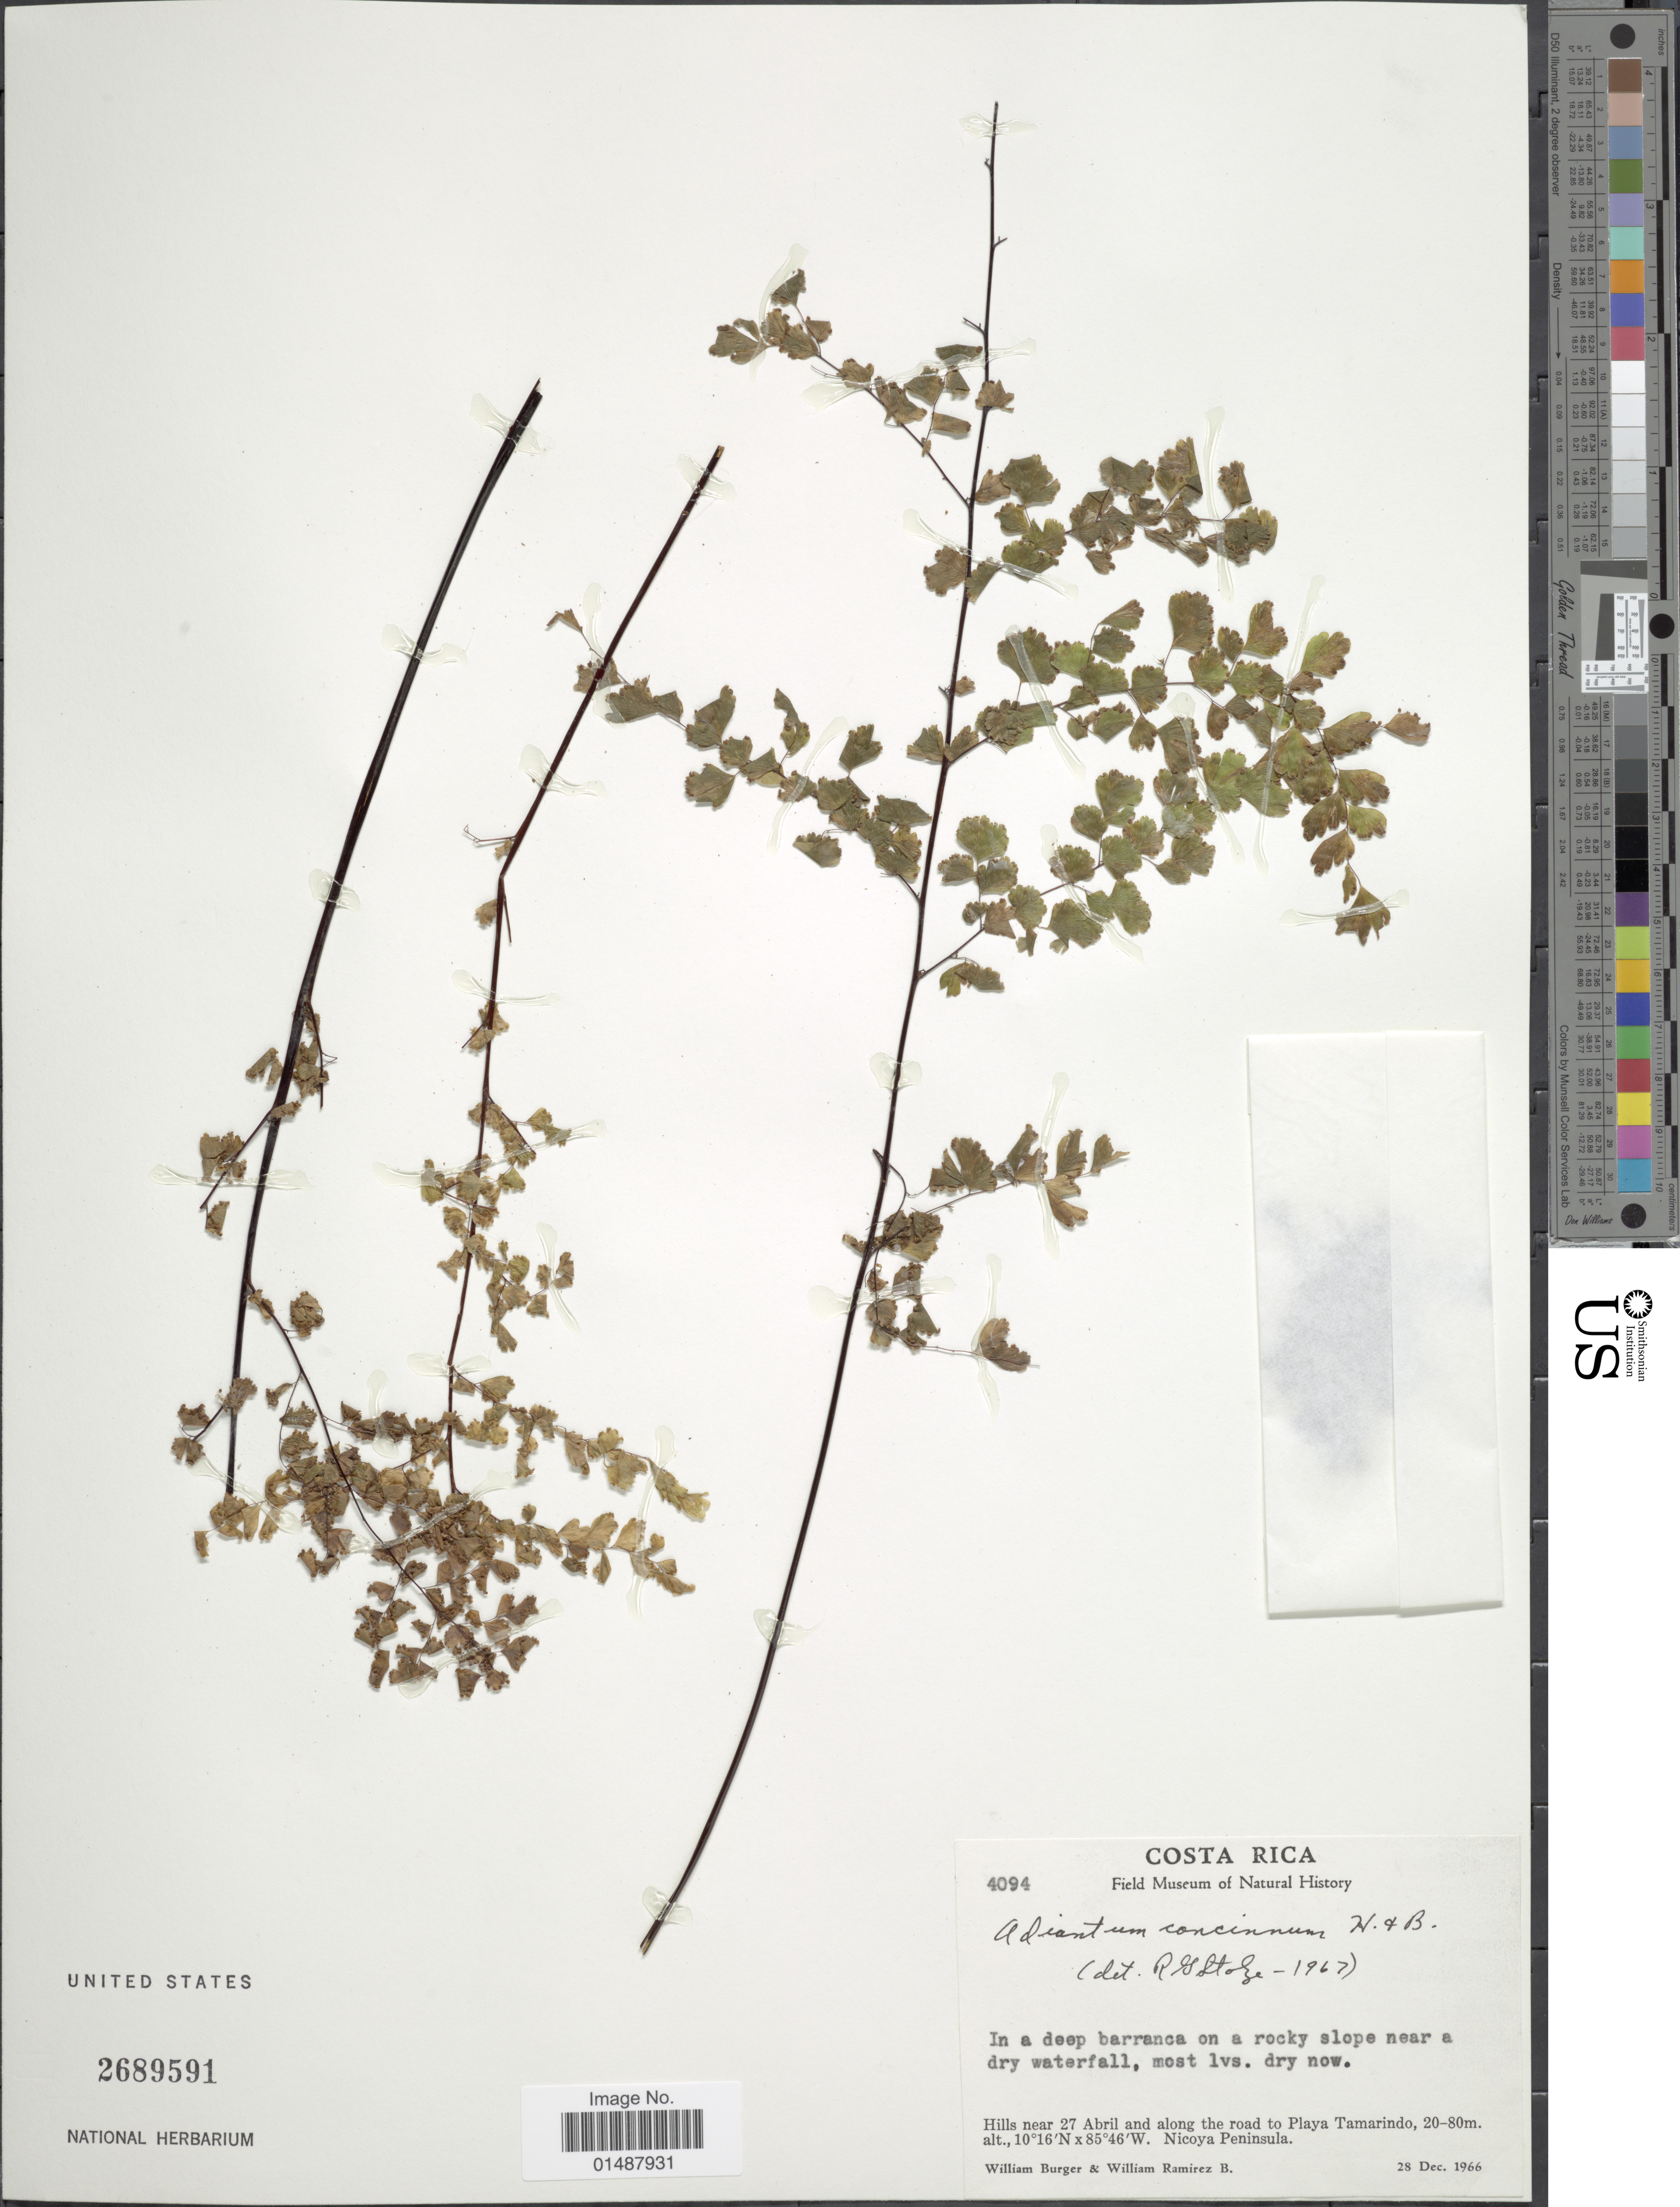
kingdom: Plantae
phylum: Tracheophyta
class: Polypodiopsida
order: Polypodiales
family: Pteridaceae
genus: Adiantum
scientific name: Adiantum concinnum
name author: Humb. & Bonpl. ex Willd.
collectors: W. Burger & W. Ramirez B.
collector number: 4094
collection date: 1966-12-28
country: Costa Rica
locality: Hills near 27 avril and along the road to Playa Tamarindo, Nicoya Peninsula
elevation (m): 20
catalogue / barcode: US 2689591